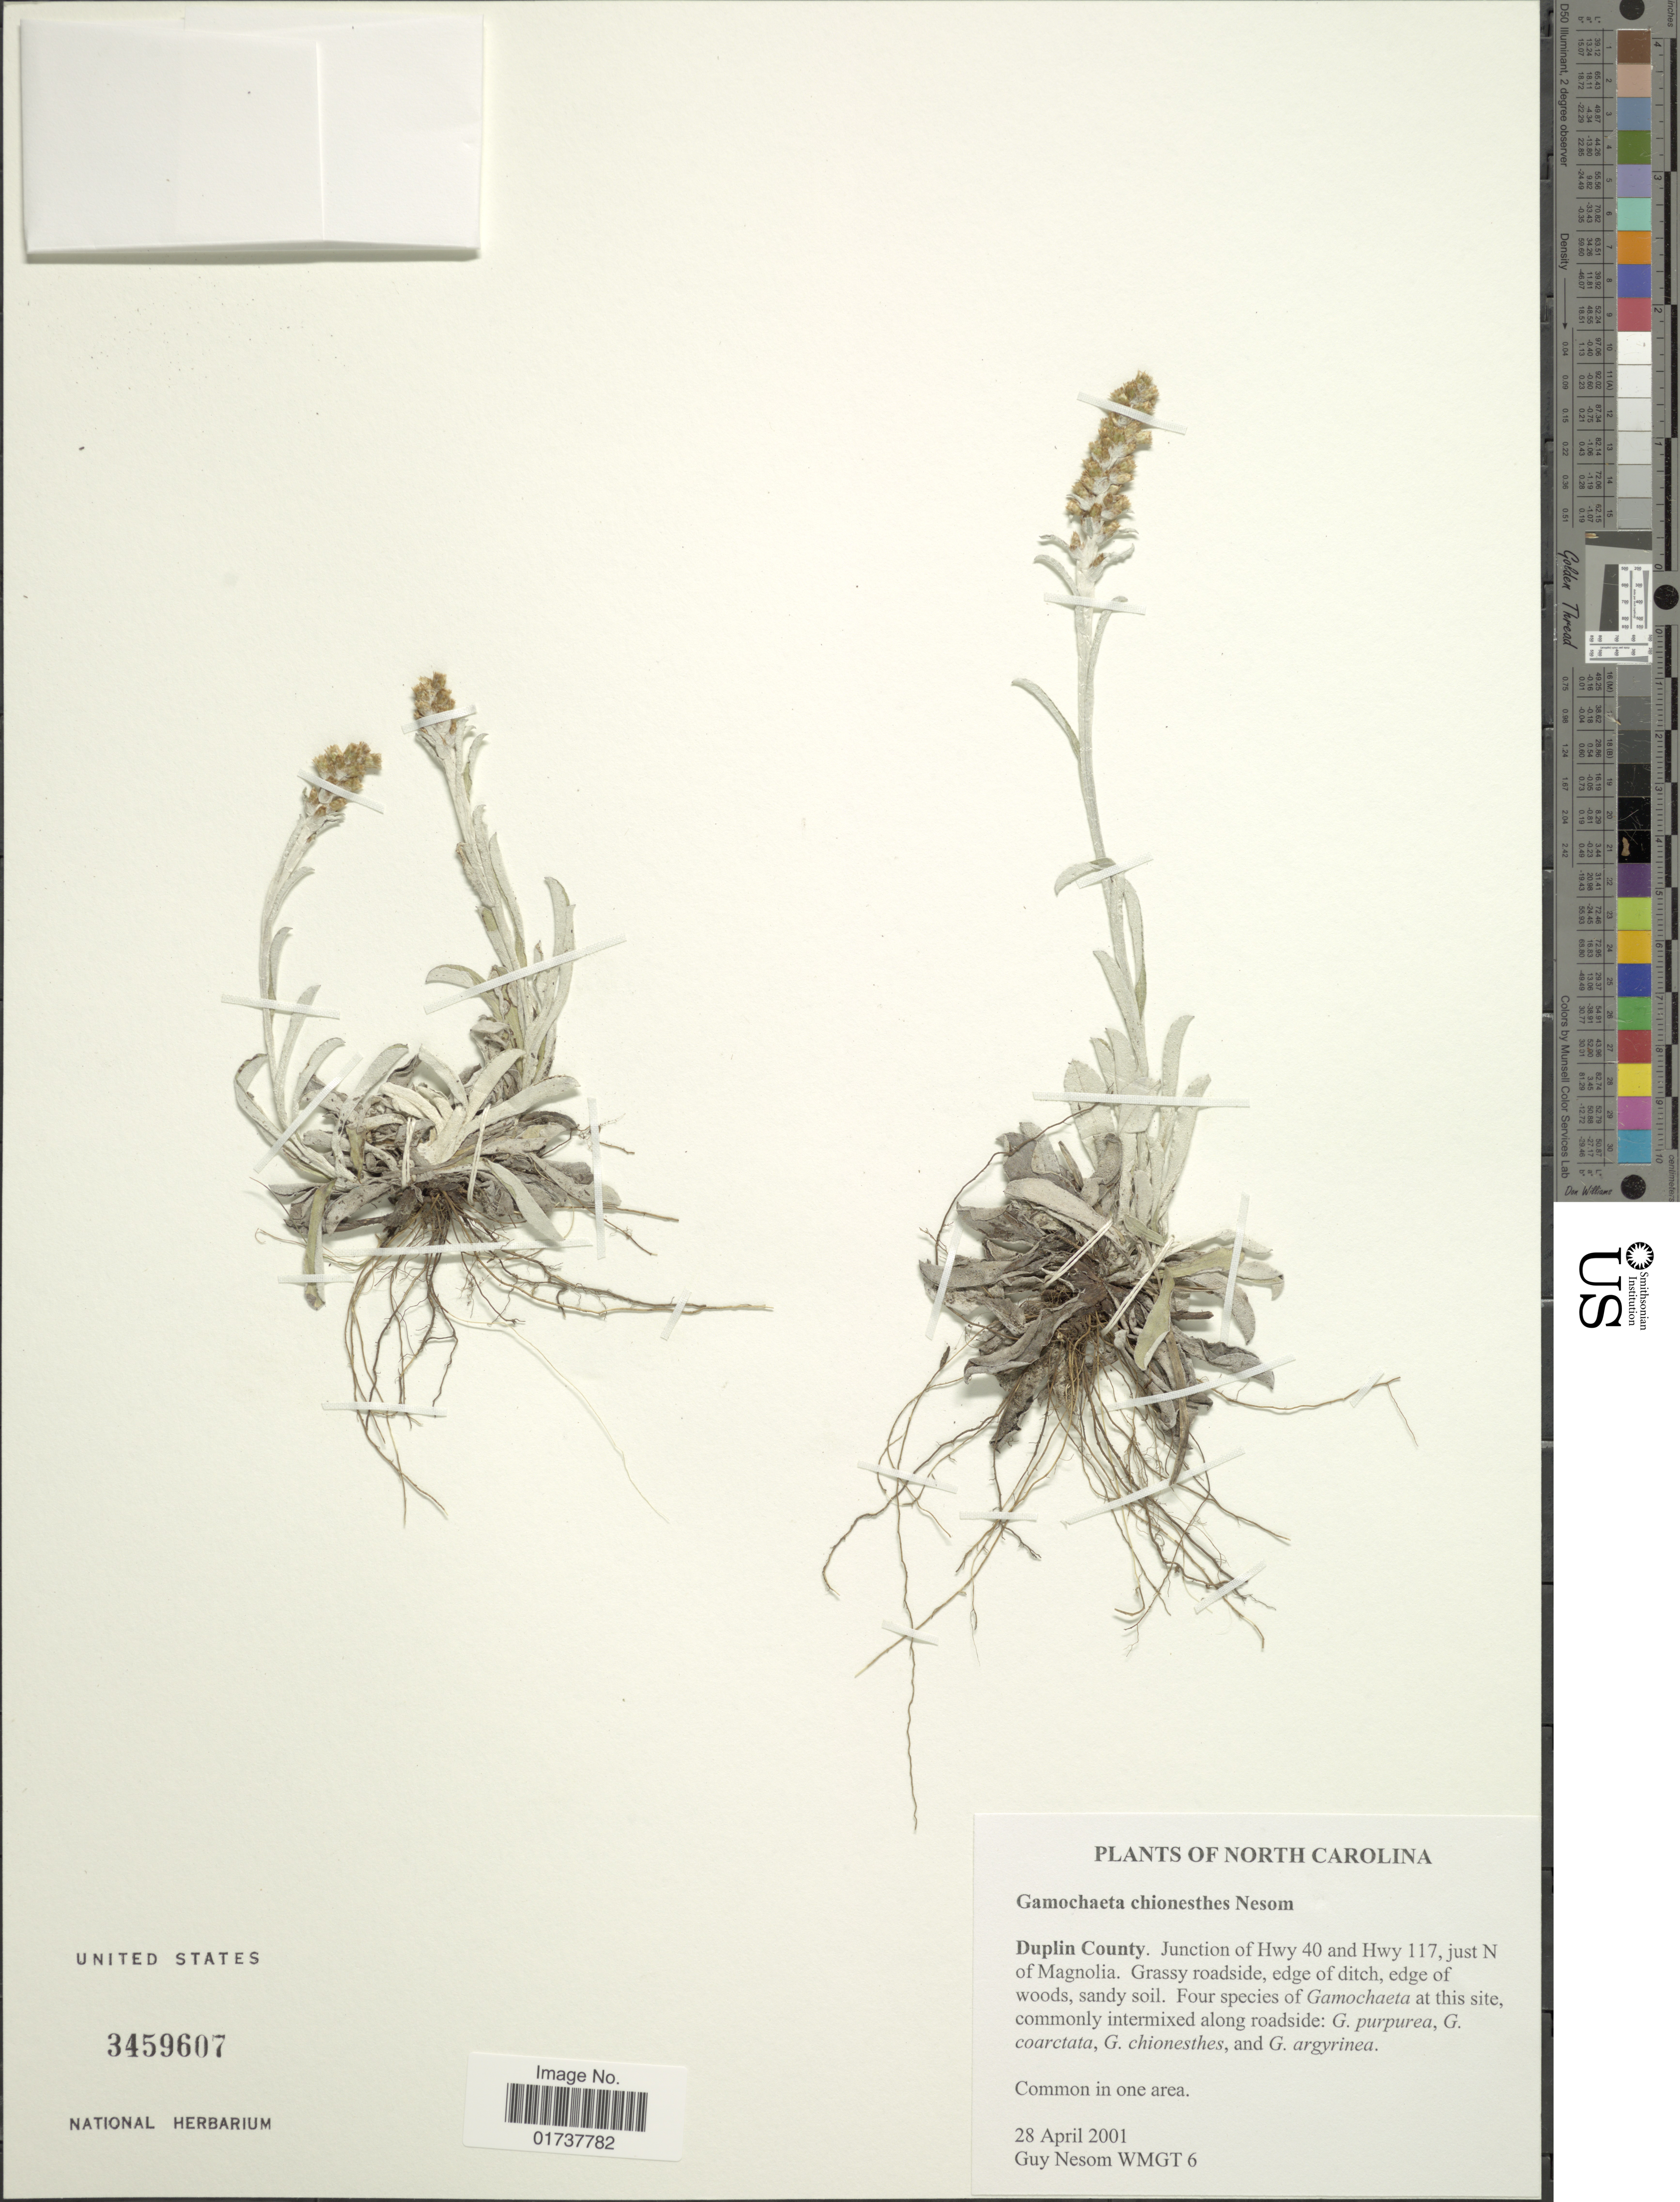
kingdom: Plantae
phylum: Tracheophyta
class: Magnoliopsida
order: Asterales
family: Asteraceae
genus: Gamochaeta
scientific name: Gamochaeta chionesthes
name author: G.L. Nesom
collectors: G. Nesom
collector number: WMGT 6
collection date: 2001-04-28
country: United States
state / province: North Carolina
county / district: Duplin Co.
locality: Junction of Hwy 40 and Hwy 117, just N of Magnolia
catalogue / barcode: US 3459607